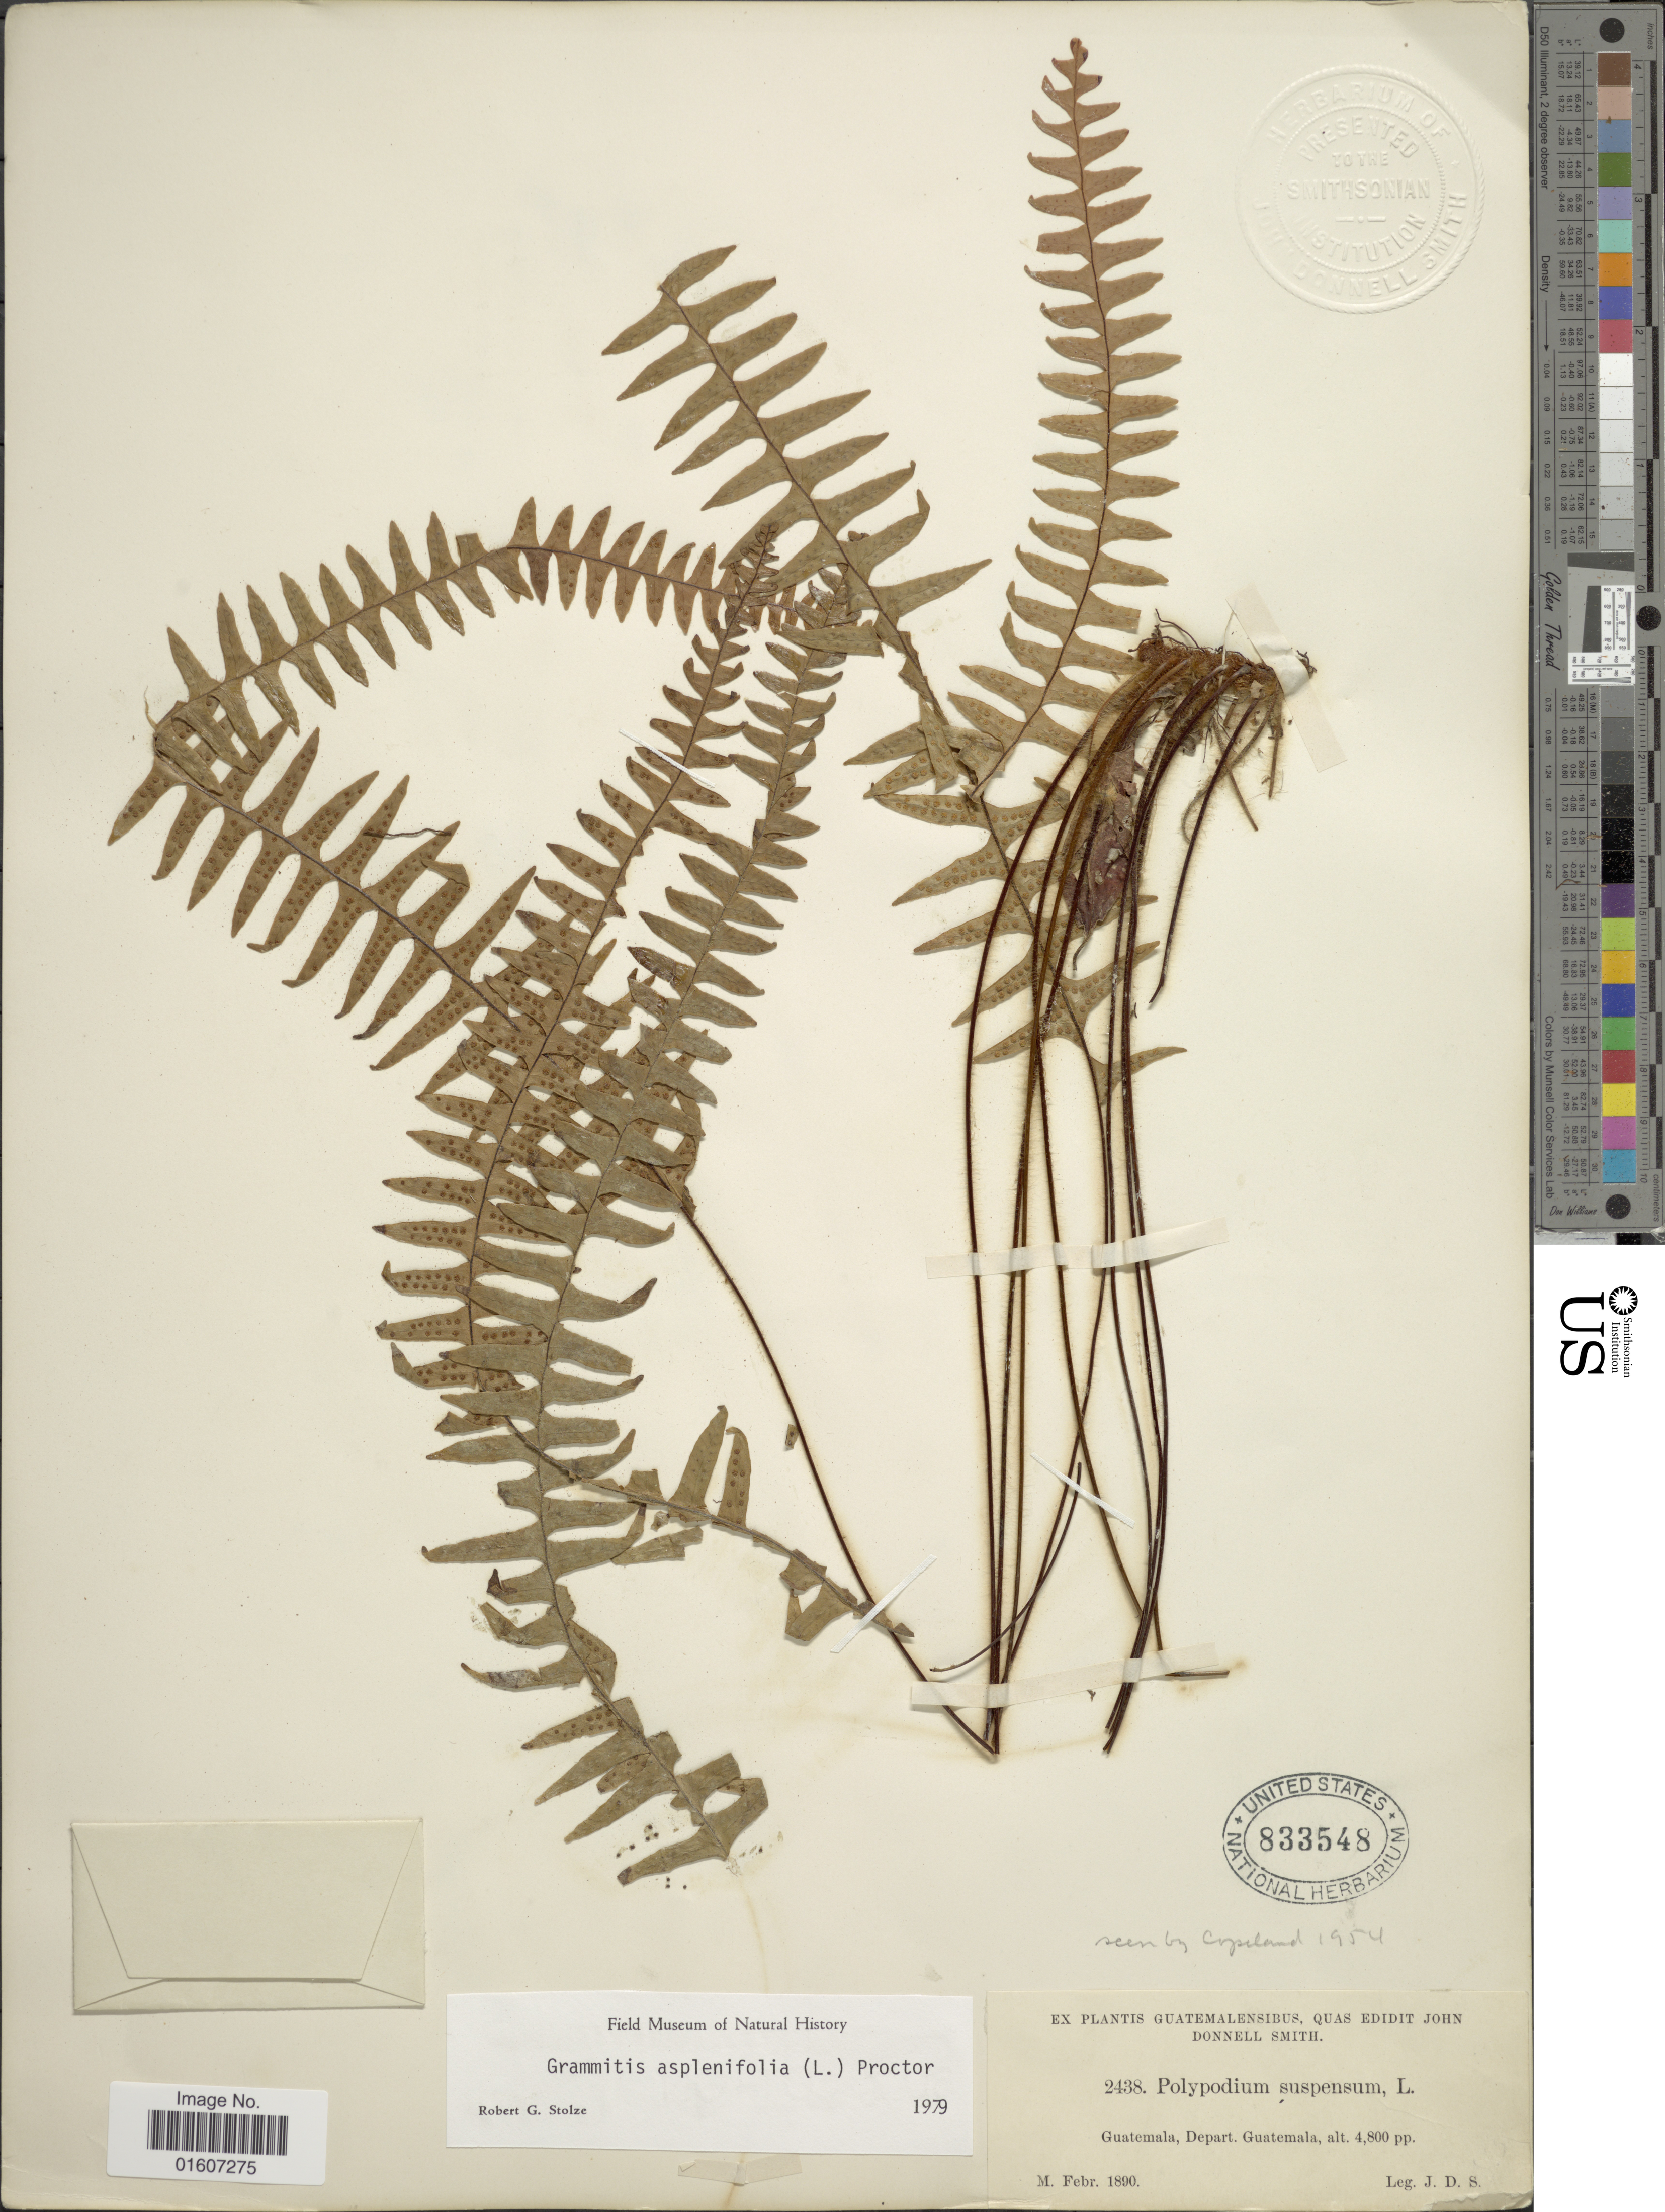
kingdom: Plantae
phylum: Tracheophyta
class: Polypodiopsida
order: Polypodiales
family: Polypodiaceae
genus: Terpsichore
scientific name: Terpsichore asplenifolia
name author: (L.) A.R. Sm.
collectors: J. Donnell Smith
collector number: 2438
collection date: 1890-02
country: Guatemala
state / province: Guatemala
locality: Guatemala, Depart. Guatemala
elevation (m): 1463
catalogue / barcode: US 833548